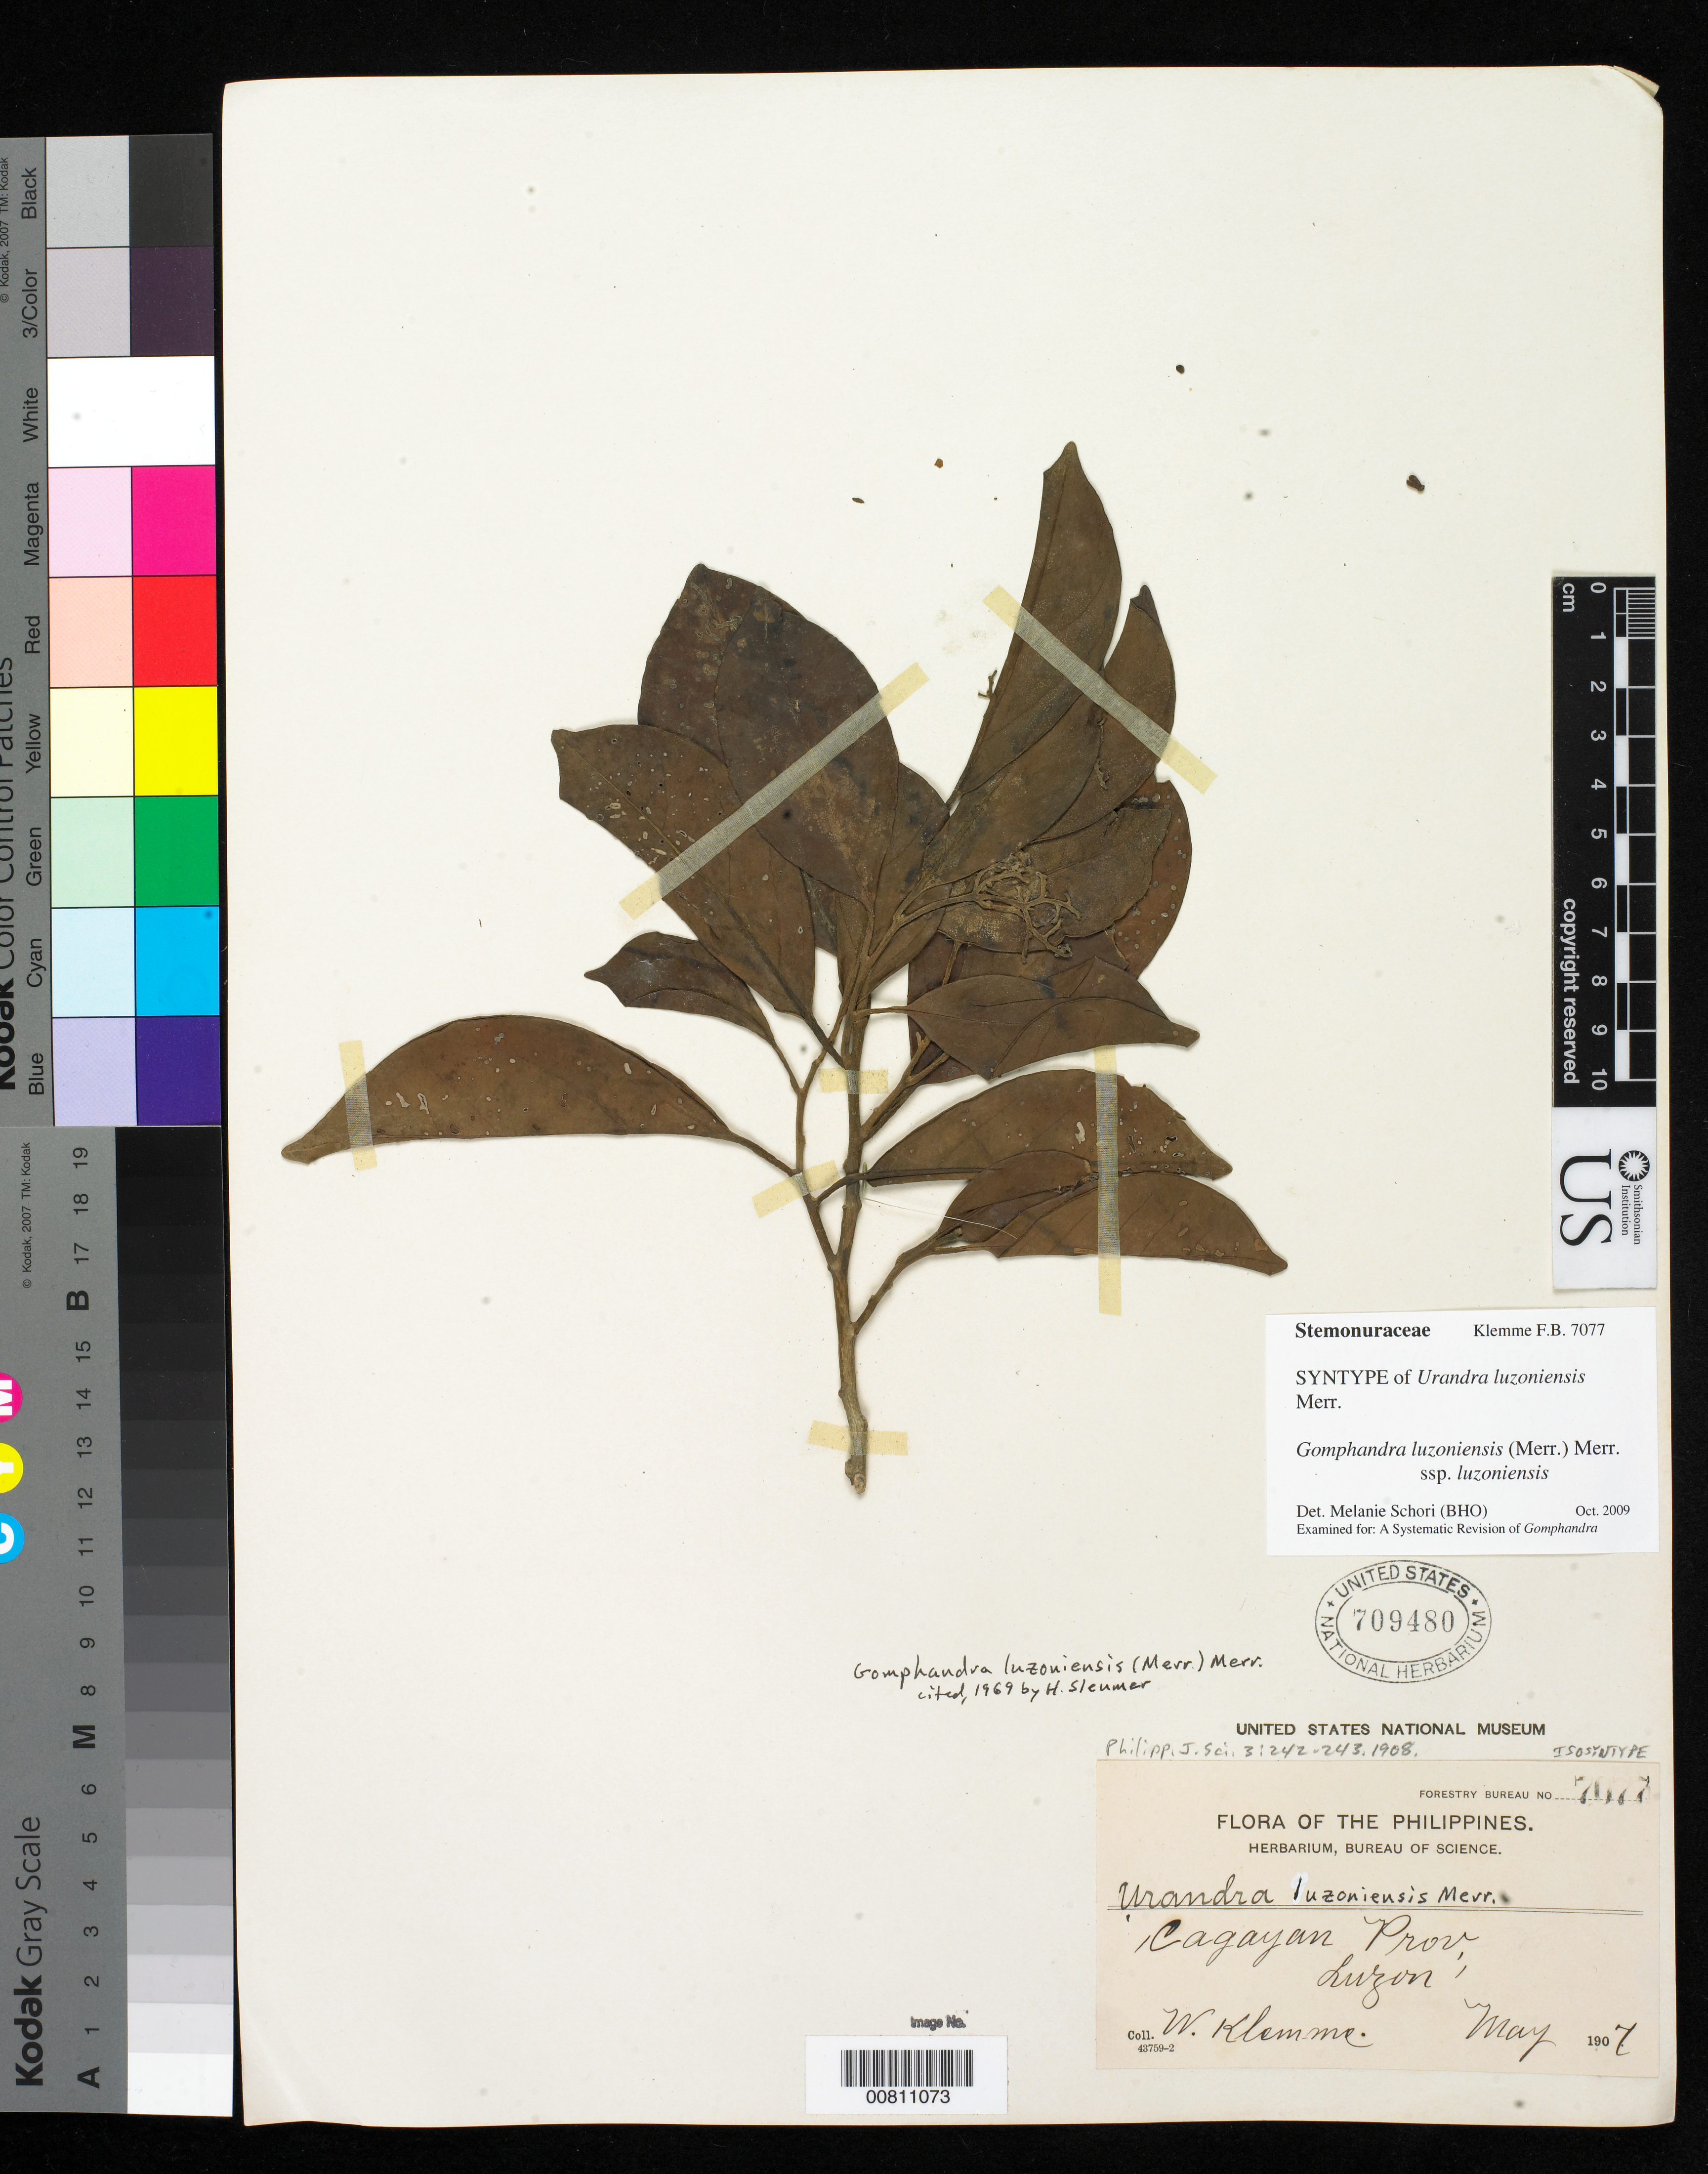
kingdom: Plantae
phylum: Tracheophyta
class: Magnoliopsida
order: Cardiopteridales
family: Stemonuraceae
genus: Urandra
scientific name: Urandra luzoniensis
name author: Merr.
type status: Isosyntype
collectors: W. Klemme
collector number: For. Bur. 7077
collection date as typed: May 1907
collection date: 1907-05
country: Philippines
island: Luzon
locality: Cagayan Province, Luzon.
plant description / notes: Cited 1969 by H. Sleumer.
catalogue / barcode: US 709480